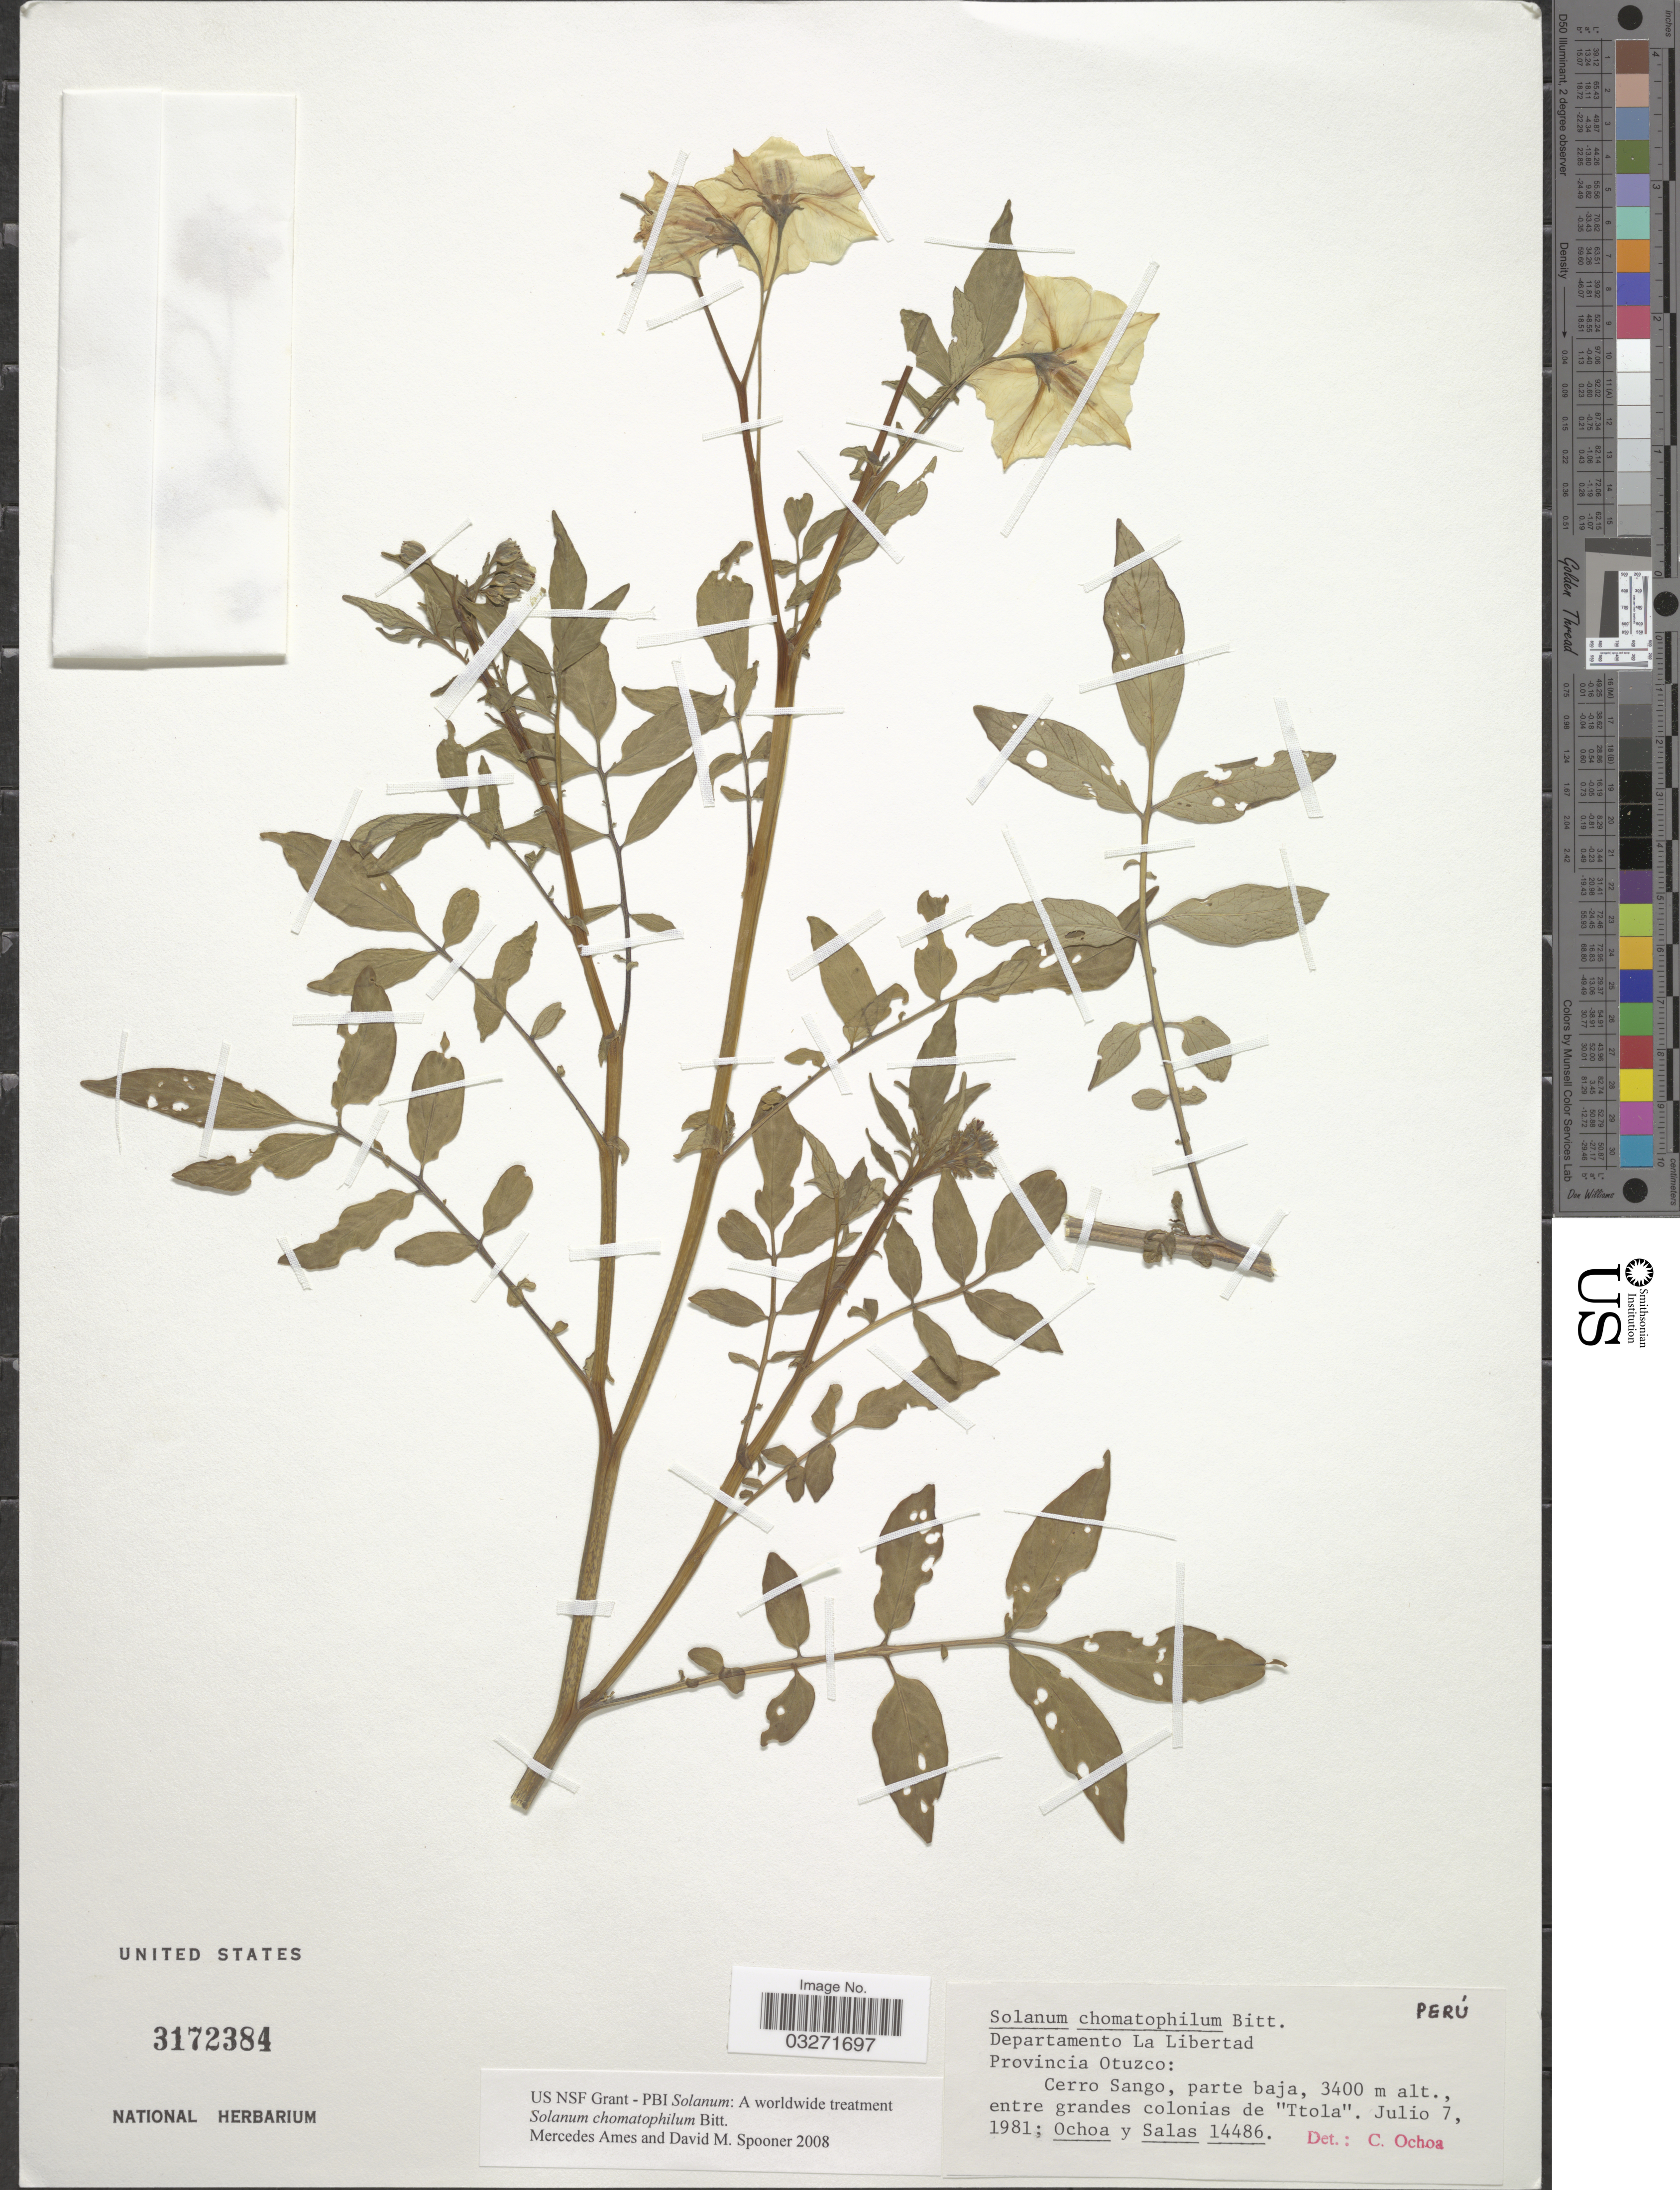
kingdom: Plantae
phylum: Tracheophyta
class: Magnoliopsida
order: Solanales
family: Solanaceae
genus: Solanum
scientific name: Solanum chomatophilum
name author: Bitter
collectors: -. Ochoa & Salas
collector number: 14486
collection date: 1981-07-07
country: Peru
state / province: La Libertad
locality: Departamento La Libertad. Provincia Otuzco: Cerro Sango, parte baja, entre grandes colonias de "Ttola".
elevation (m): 3400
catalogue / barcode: US 3172384